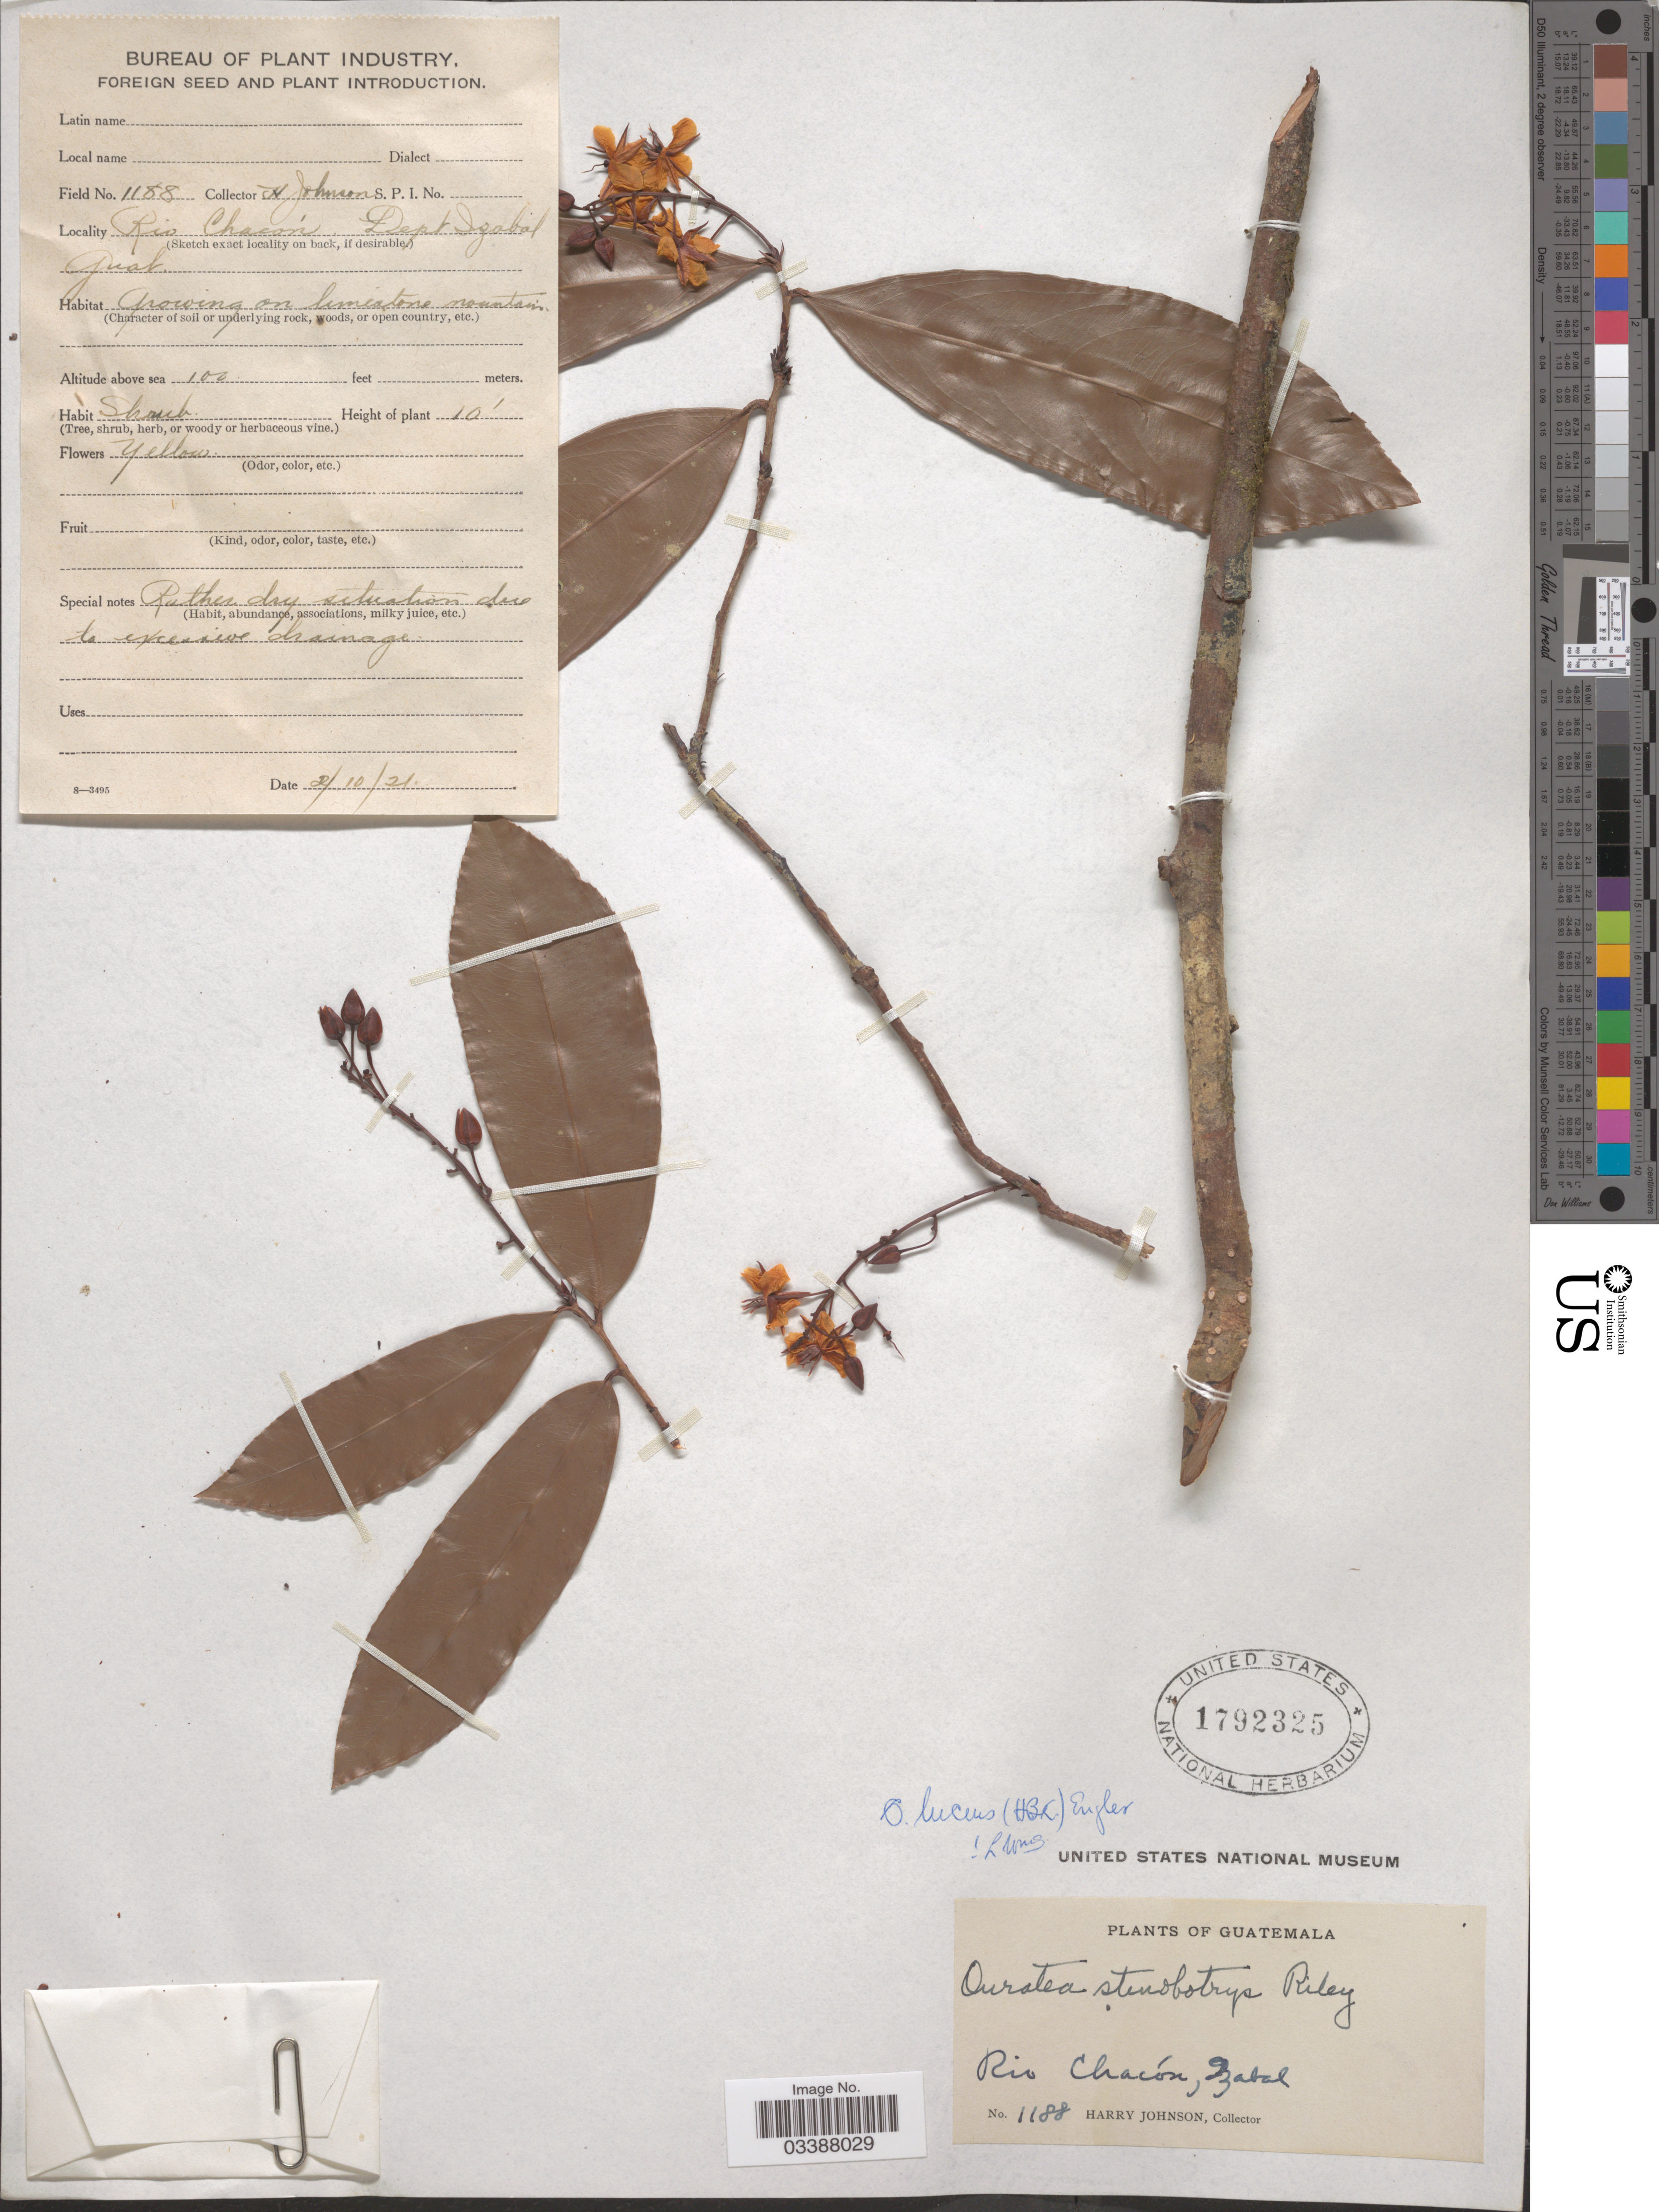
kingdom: Plantae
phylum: Tracheophyta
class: Magnoliopsida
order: Malpighiales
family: Ochnaceae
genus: Ouratea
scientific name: Ouratea lucens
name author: (Kunth) Engl.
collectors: H. Johnson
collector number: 1188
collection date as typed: Transcribed d/m/y: 2/10/21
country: Guatemala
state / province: Izabal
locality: Rio Chacón, Dept. Izabal.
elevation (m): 30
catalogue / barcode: US 1792325